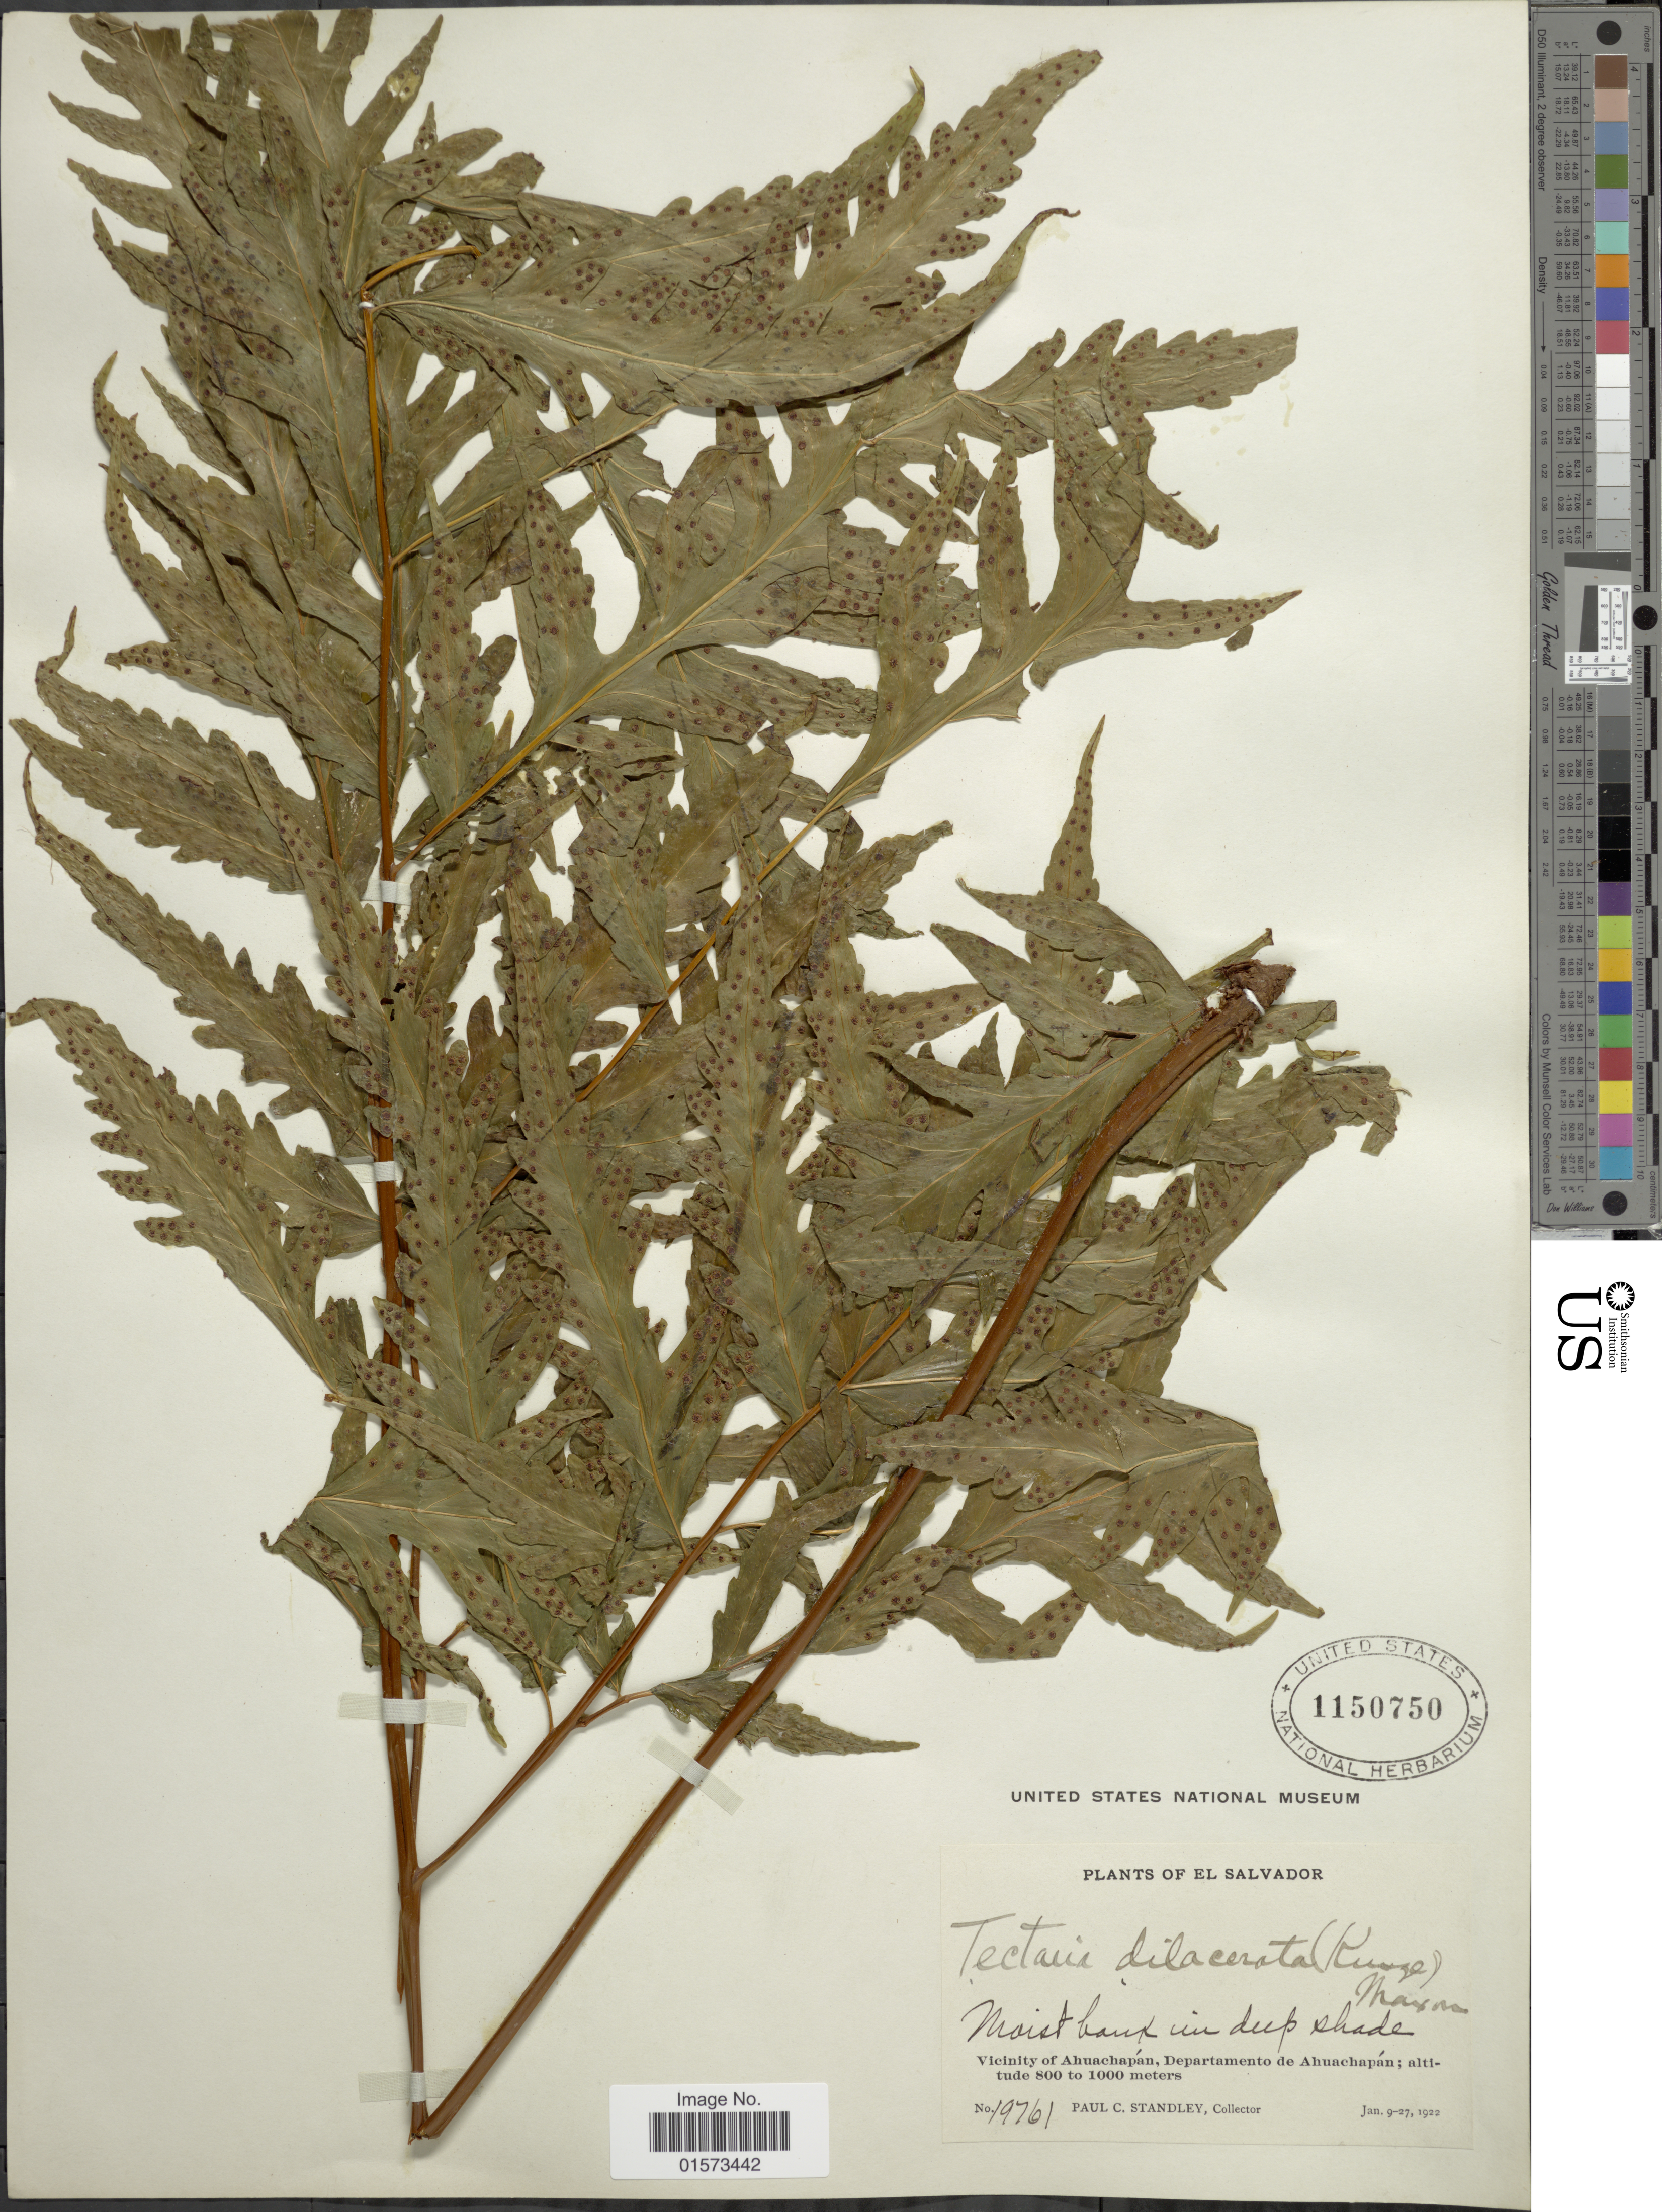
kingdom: Plantae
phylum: Tracheophyta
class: Polypodiopsida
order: Polypodiales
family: Tectariaceae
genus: Tectaria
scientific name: Tectaria mexicana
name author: (Fée) C.V. Morton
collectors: P. C. Standley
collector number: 19761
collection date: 1922-01-09/1922-01-27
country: El Salvador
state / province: Ahuachapan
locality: Vicinity of Ahuachpan, Departamento d Ahuachapan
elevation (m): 800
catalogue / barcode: US 1150750